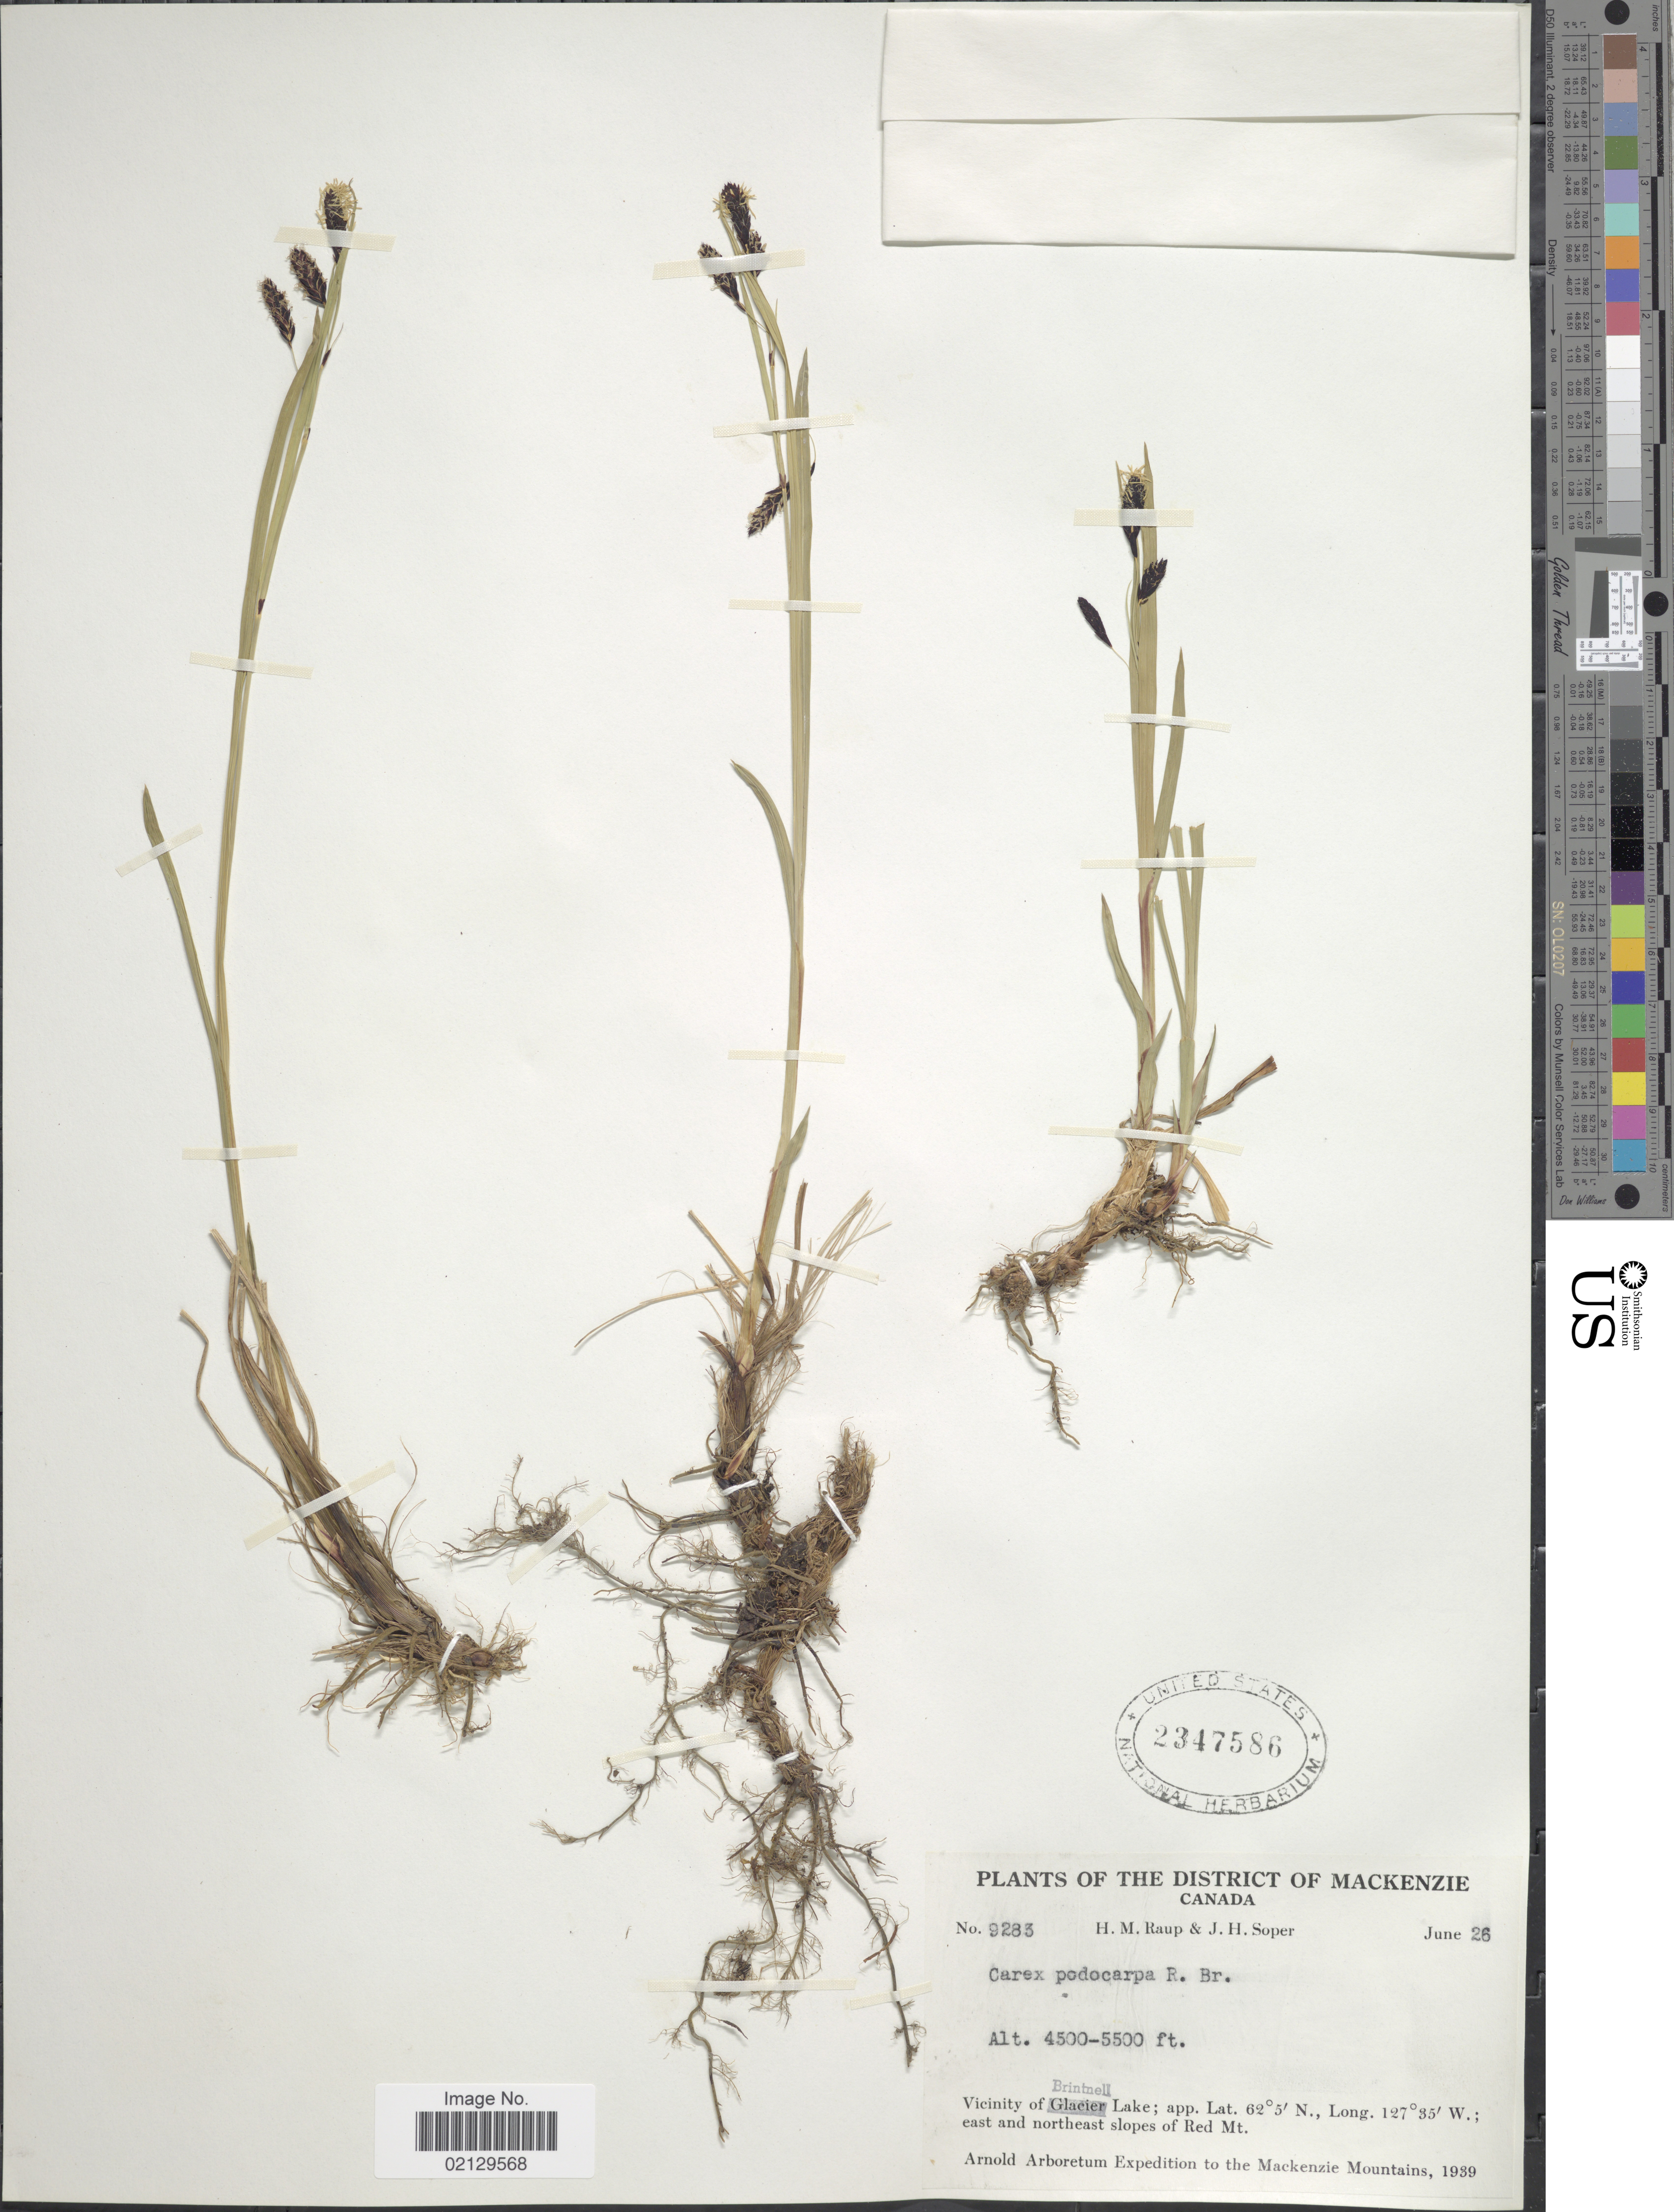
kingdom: Plantae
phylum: Tracheophyta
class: Liliopsida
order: Poales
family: Cyperaceae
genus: Carex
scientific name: Carex podocarpa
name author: R. Br.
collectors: H. Raup & J. H. Soper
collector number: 9283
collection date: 1939-06-26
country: Canada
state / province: British Columbia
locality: The District of Mackenzie, Canada, Vicinity of Brintnell Lake, east and northeast slopes of Red Mt.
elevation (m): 1372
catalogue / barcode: US 2347586